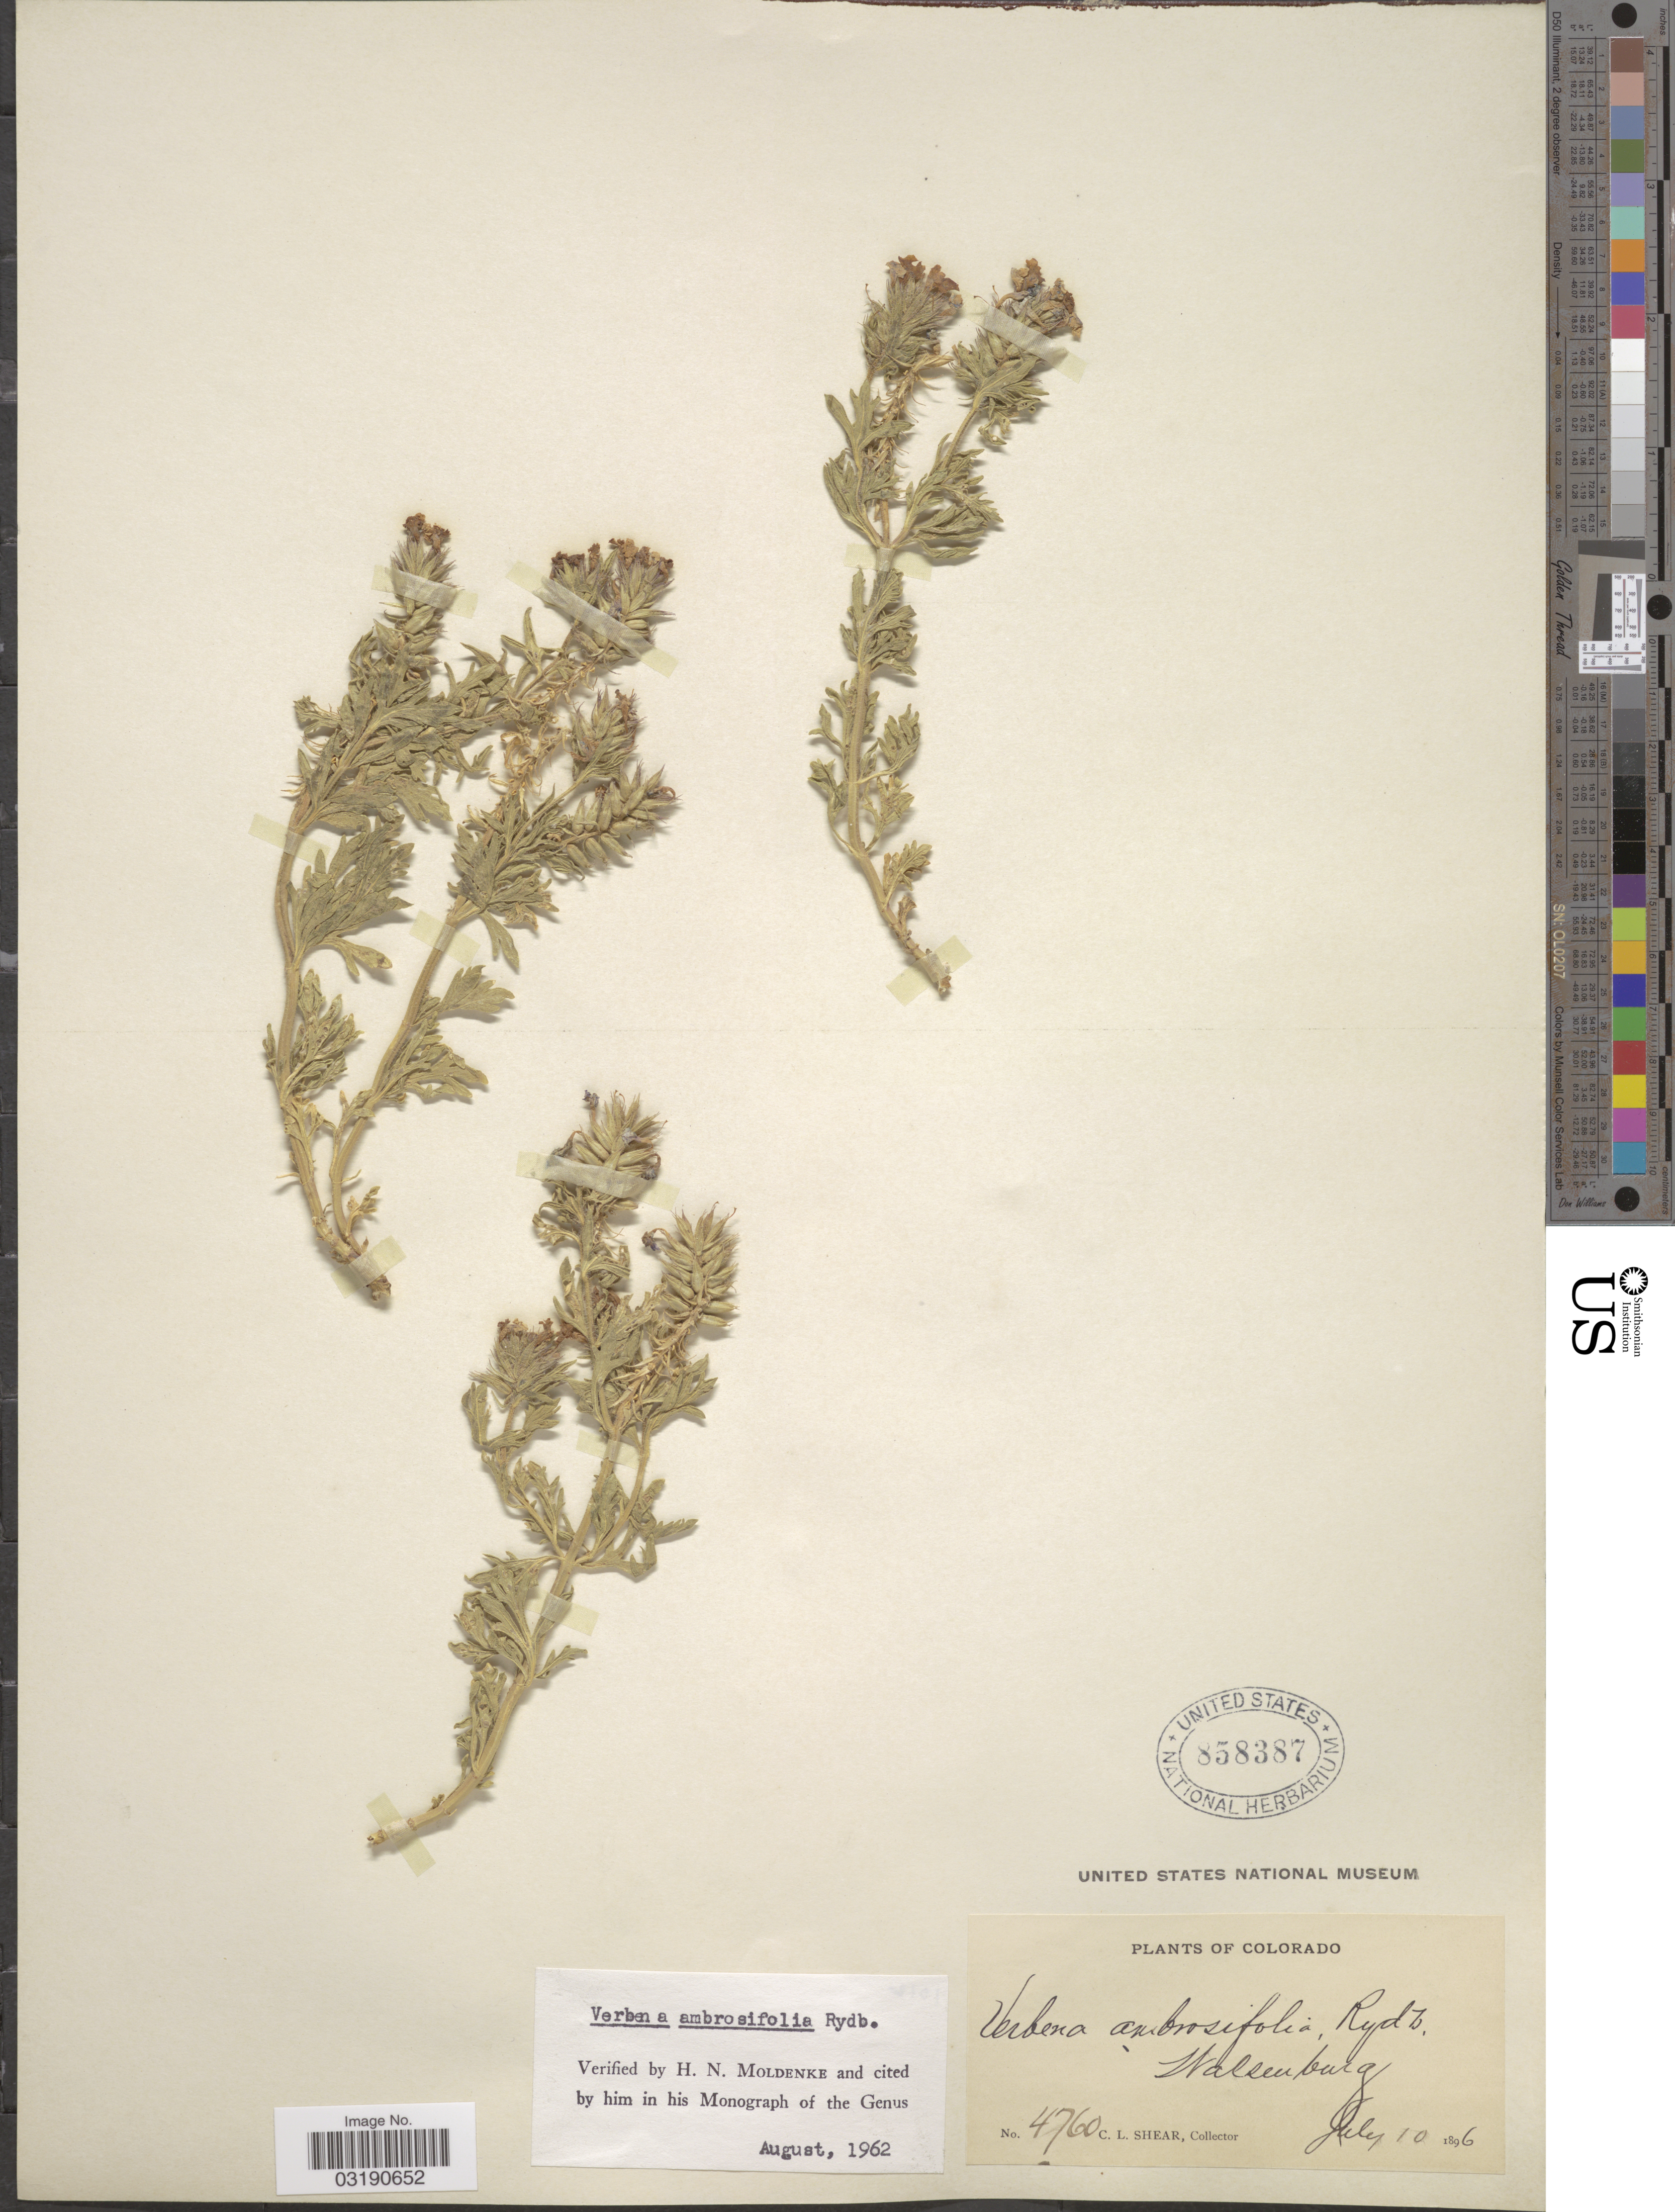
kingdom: Plantae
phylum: Tracheophyta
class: Magnoliopsida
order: Lamiales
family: Verbenaceae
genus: Verbena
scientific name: Verbena ambrosiifolia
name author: Rydb. ex Small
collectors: C. L. Shear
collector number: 4760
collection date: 1896-07-10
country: United States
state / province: Colorado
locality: Walsenburg.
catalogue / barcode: US 858387